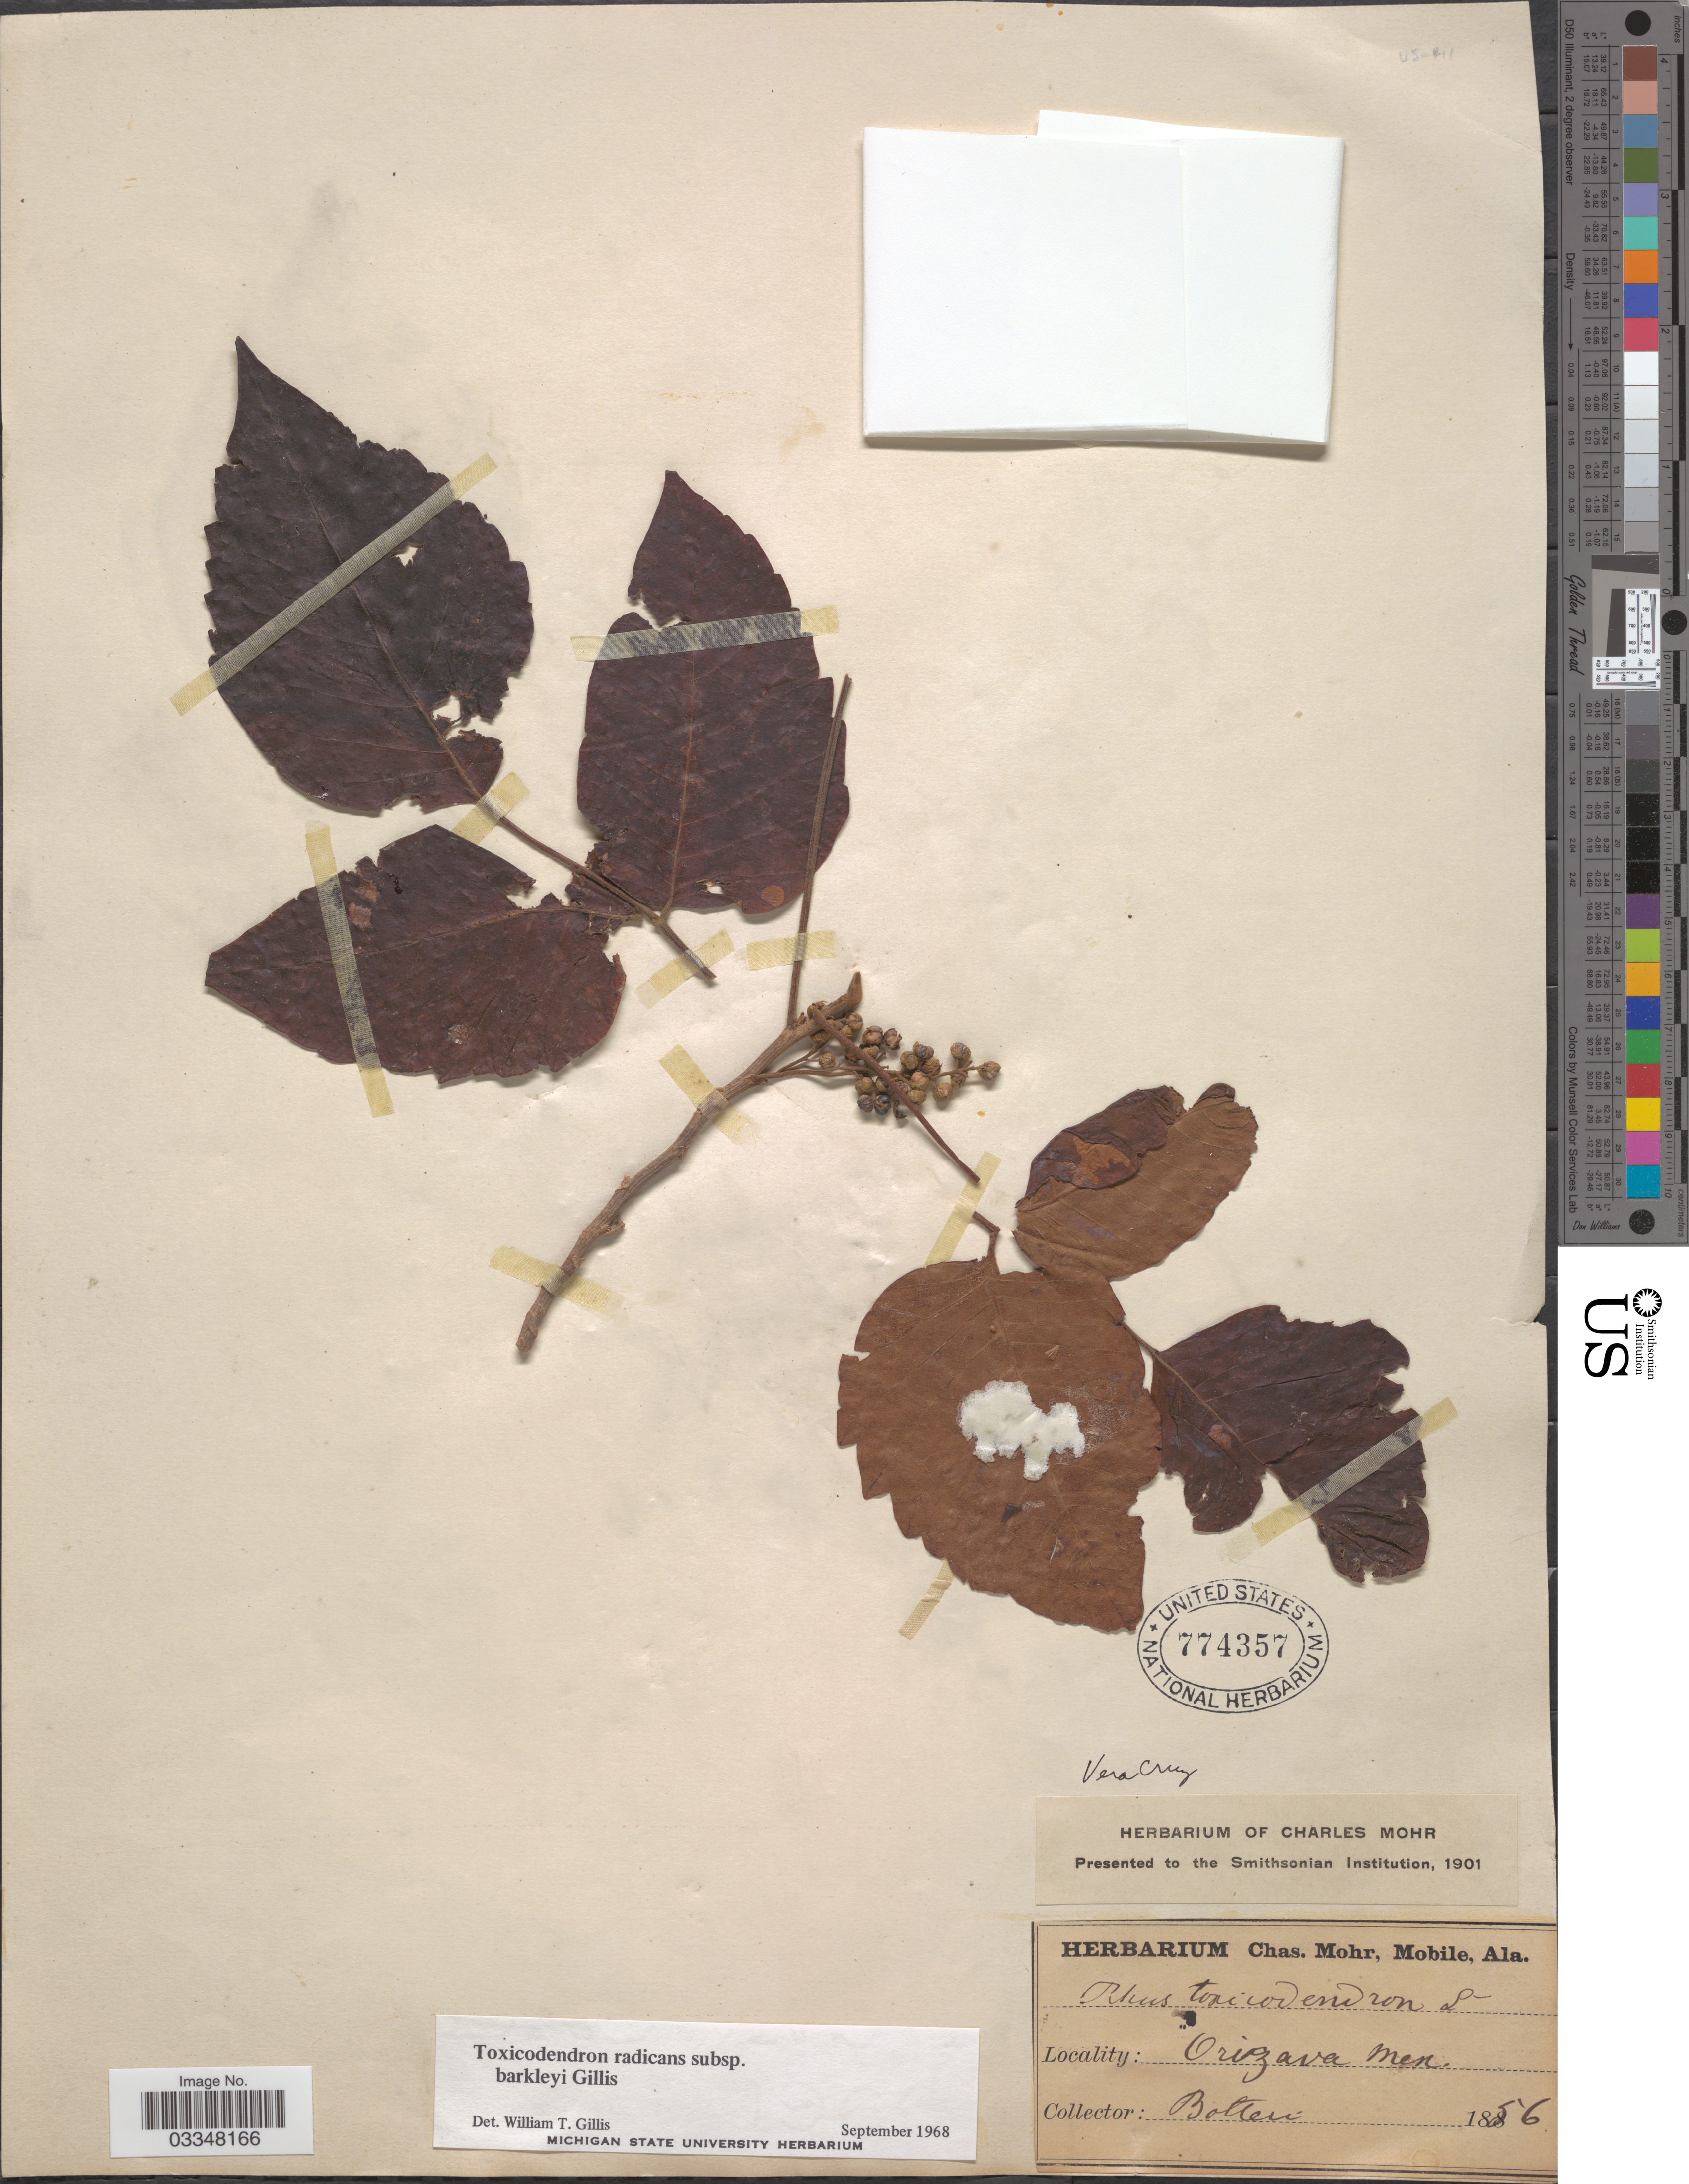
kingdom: Plantae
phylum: Tracheophyta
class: Magnoliopsida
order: Sapindales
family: Anacardiaceae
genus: Toxicodendron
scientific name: Toxicodendron radicans subsp. barkleyi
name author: Gillis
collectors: -. Botteri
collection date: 1856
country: Mexico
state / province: Veracruz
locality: Vera Cruz. Orizava.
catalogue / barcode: US 774357